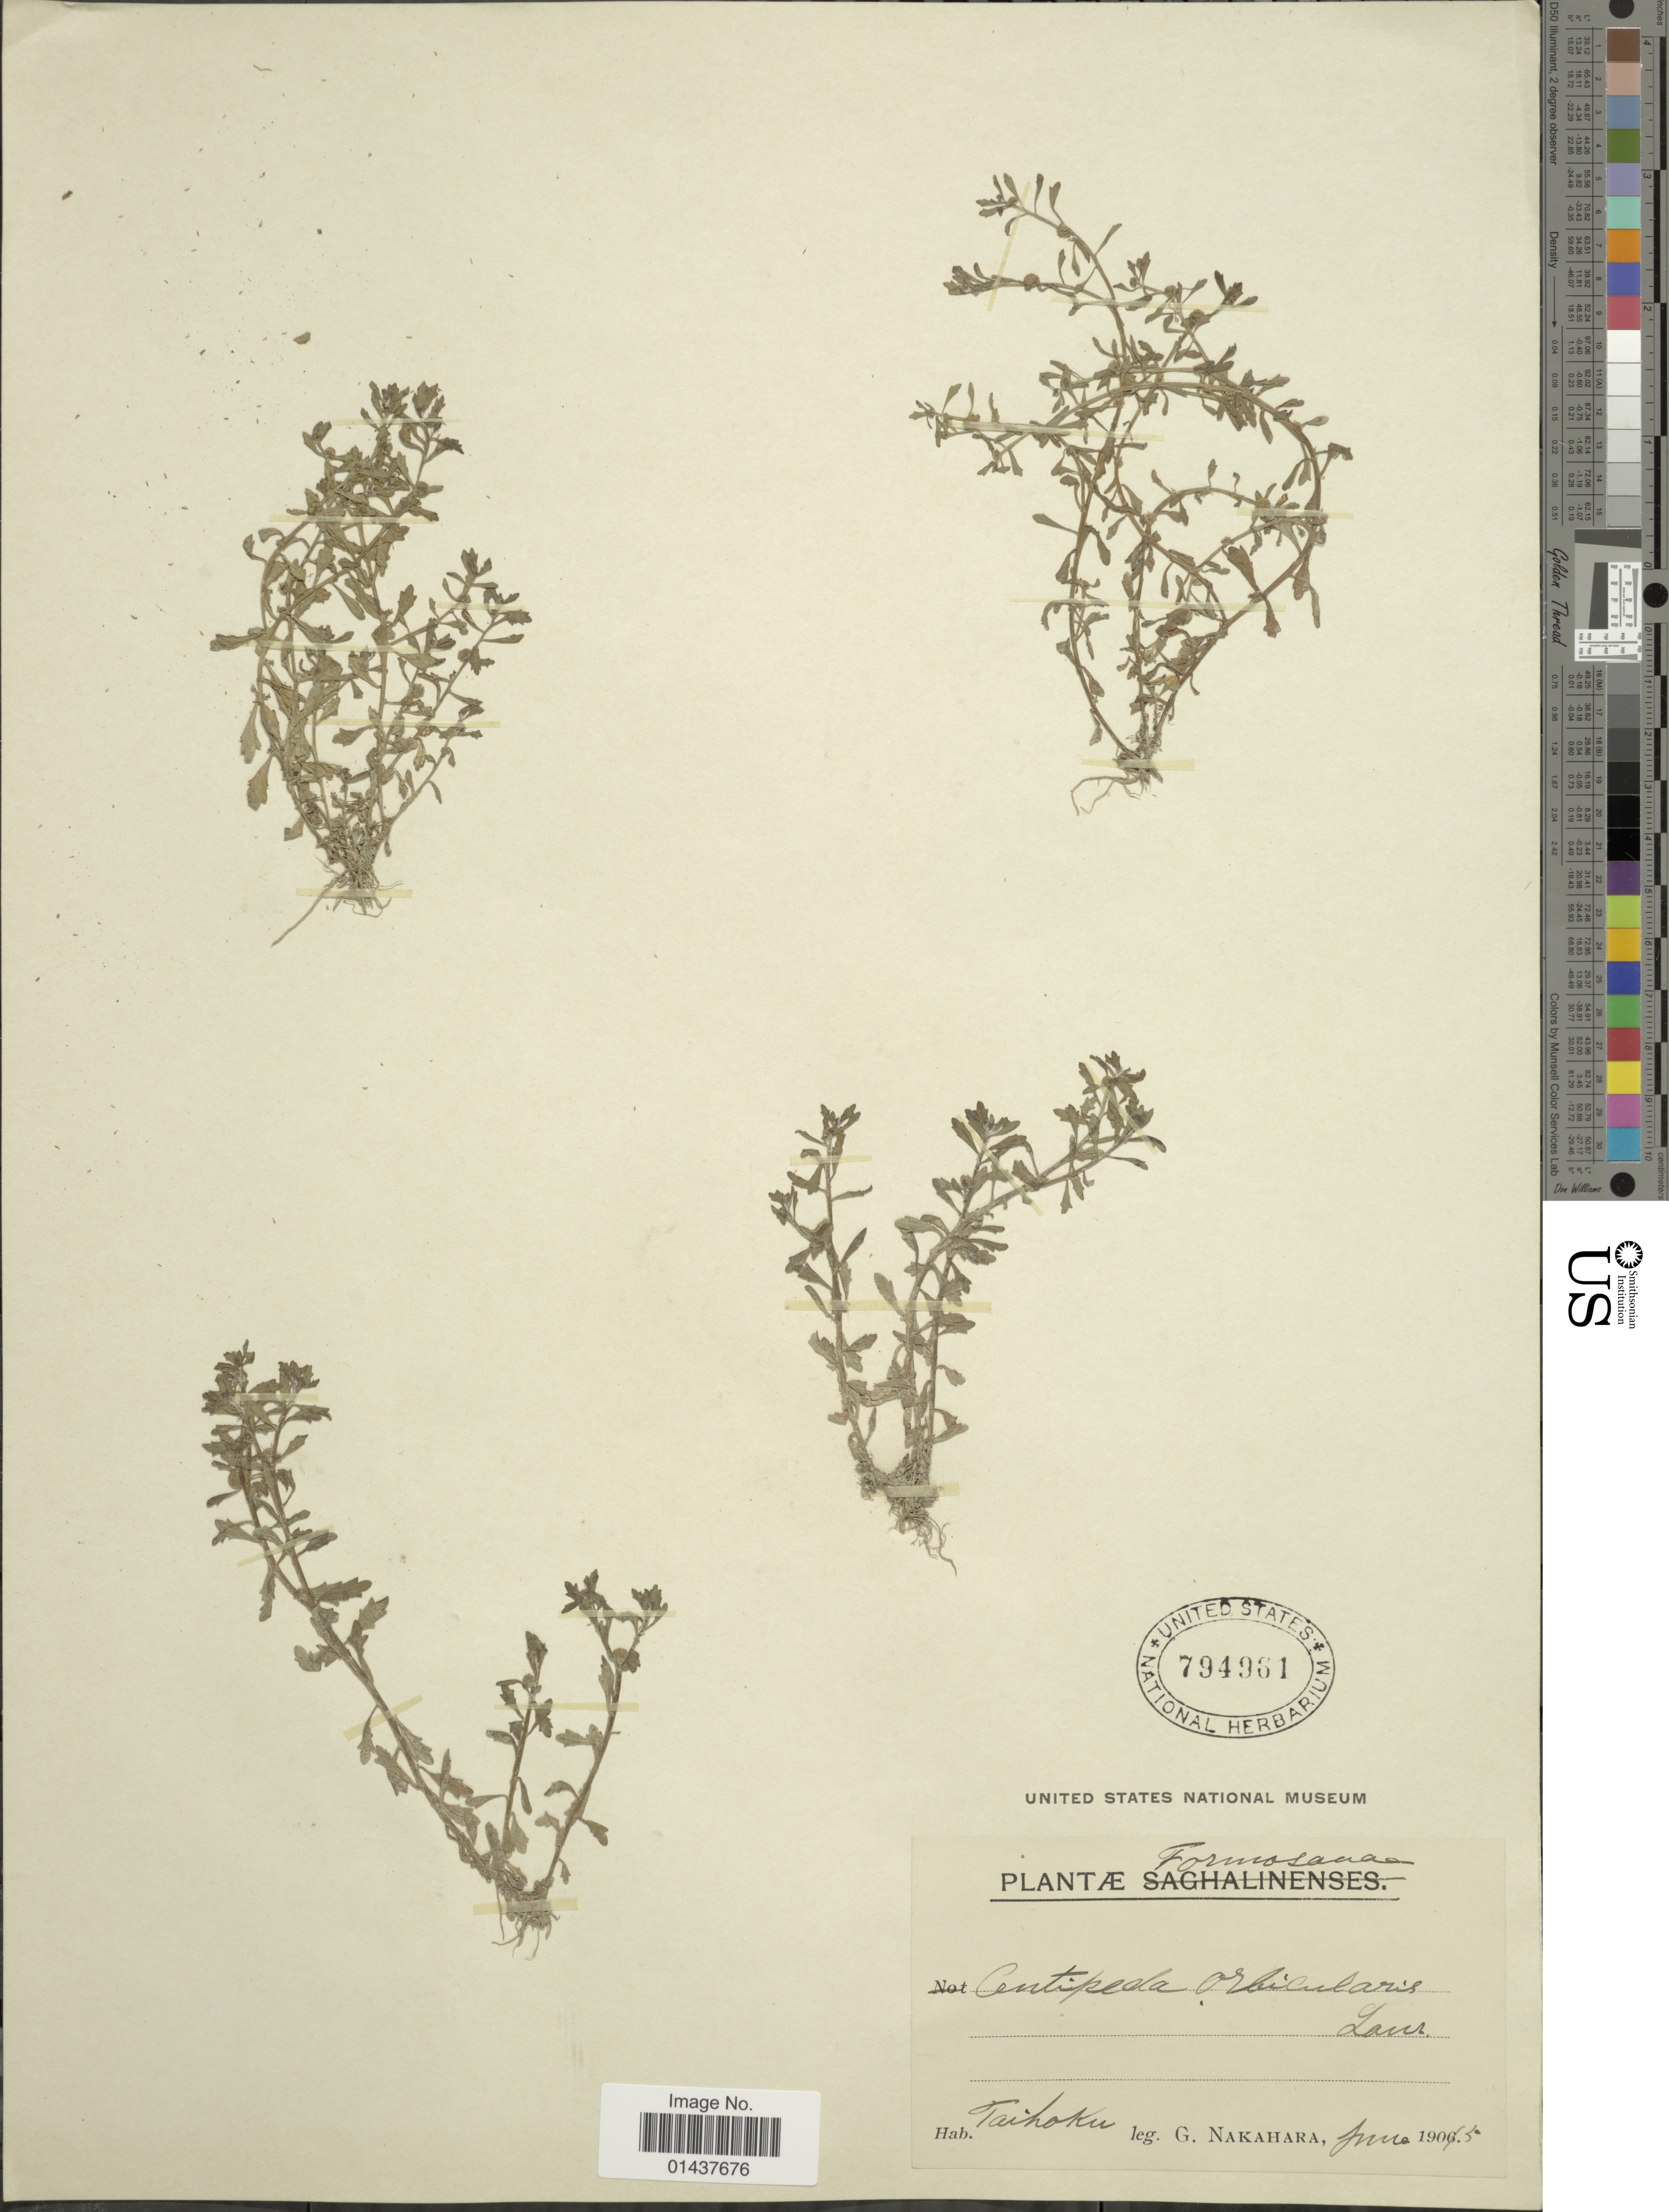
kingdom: Plantae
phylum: Tracheophyta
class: Magnoliopsida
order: Asterales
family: Asteraceae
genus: Centipeda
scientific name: Centipeda minima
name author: (L.) A. Braun & Asch.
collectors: G. Nakahara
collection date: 1905-06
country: Taiwan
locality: Formosanae, Taihoku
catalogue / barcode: US 794961